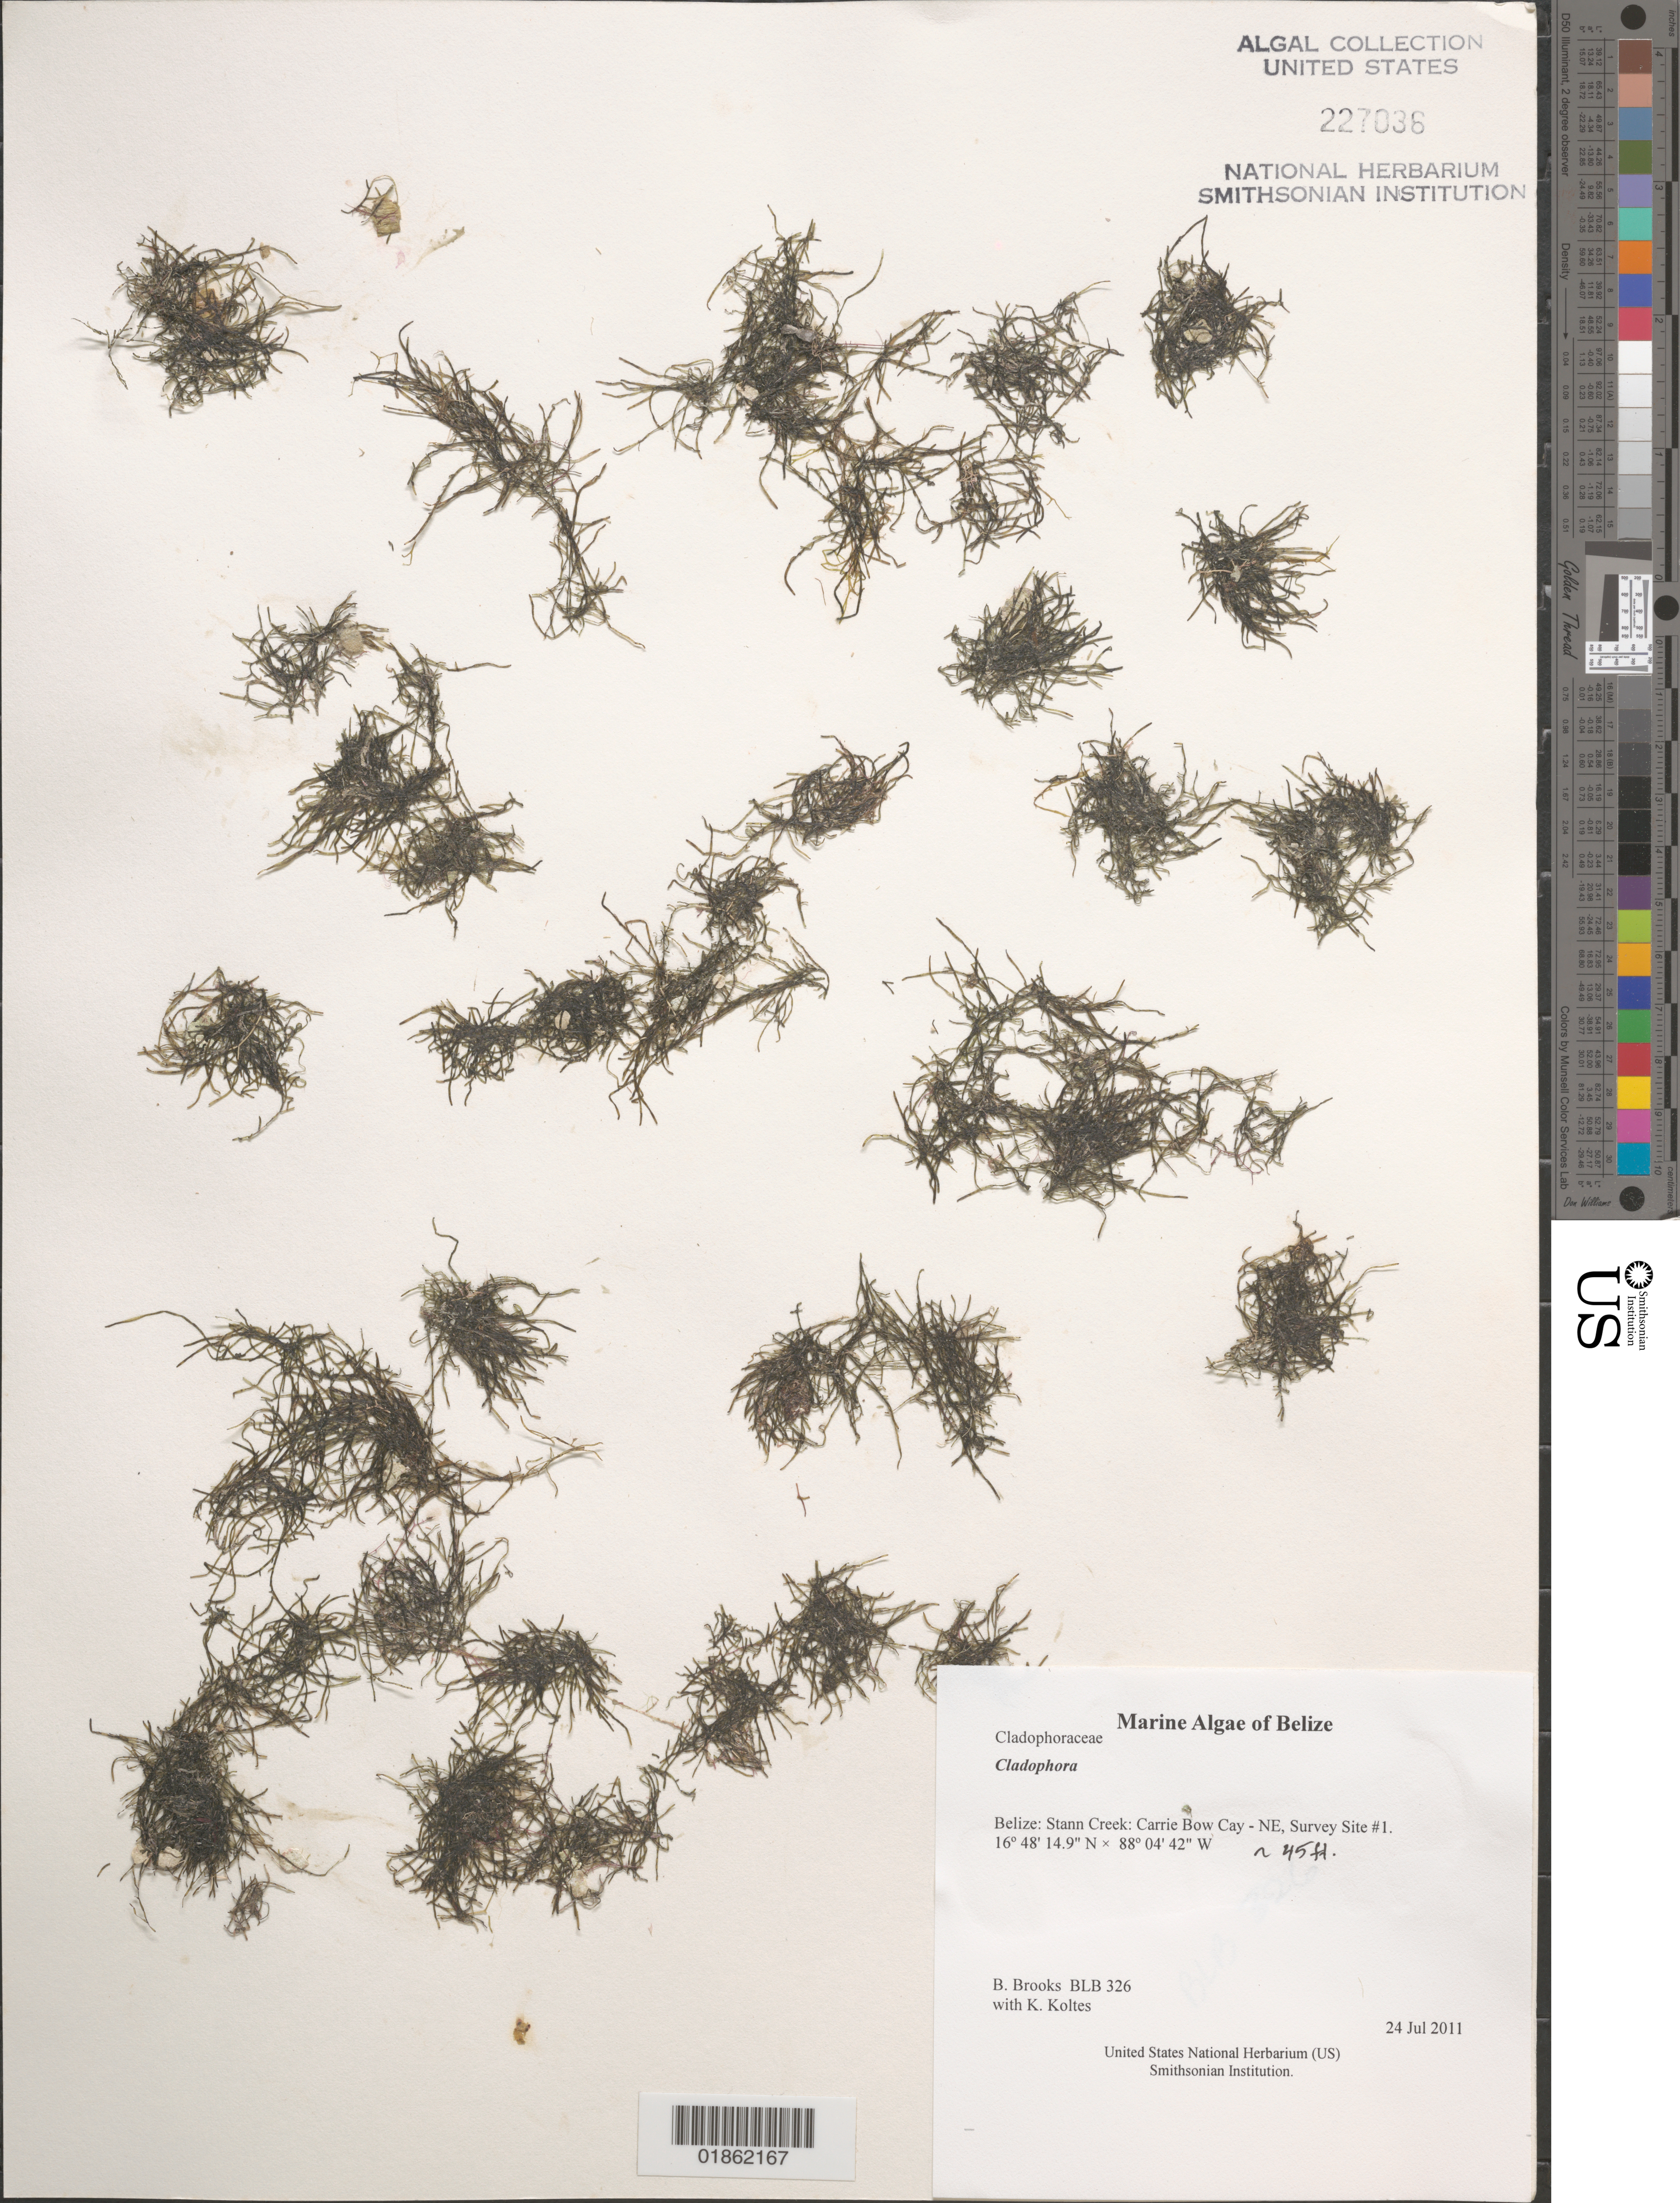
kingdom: Plantae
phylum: Chlorophyta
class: Ulvophyceae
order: Cladophorales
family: Cladophoraceae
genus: Cladophora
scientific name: Cladophora sp.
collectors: B. Brooks & K. Koltes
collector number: BLB 326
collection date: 2011-07-24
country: Belize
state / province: Stann Creek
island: Carrie Bow Cay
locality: Carrie Bow Cay - NE, Survey Site #1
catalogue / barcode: US 227036